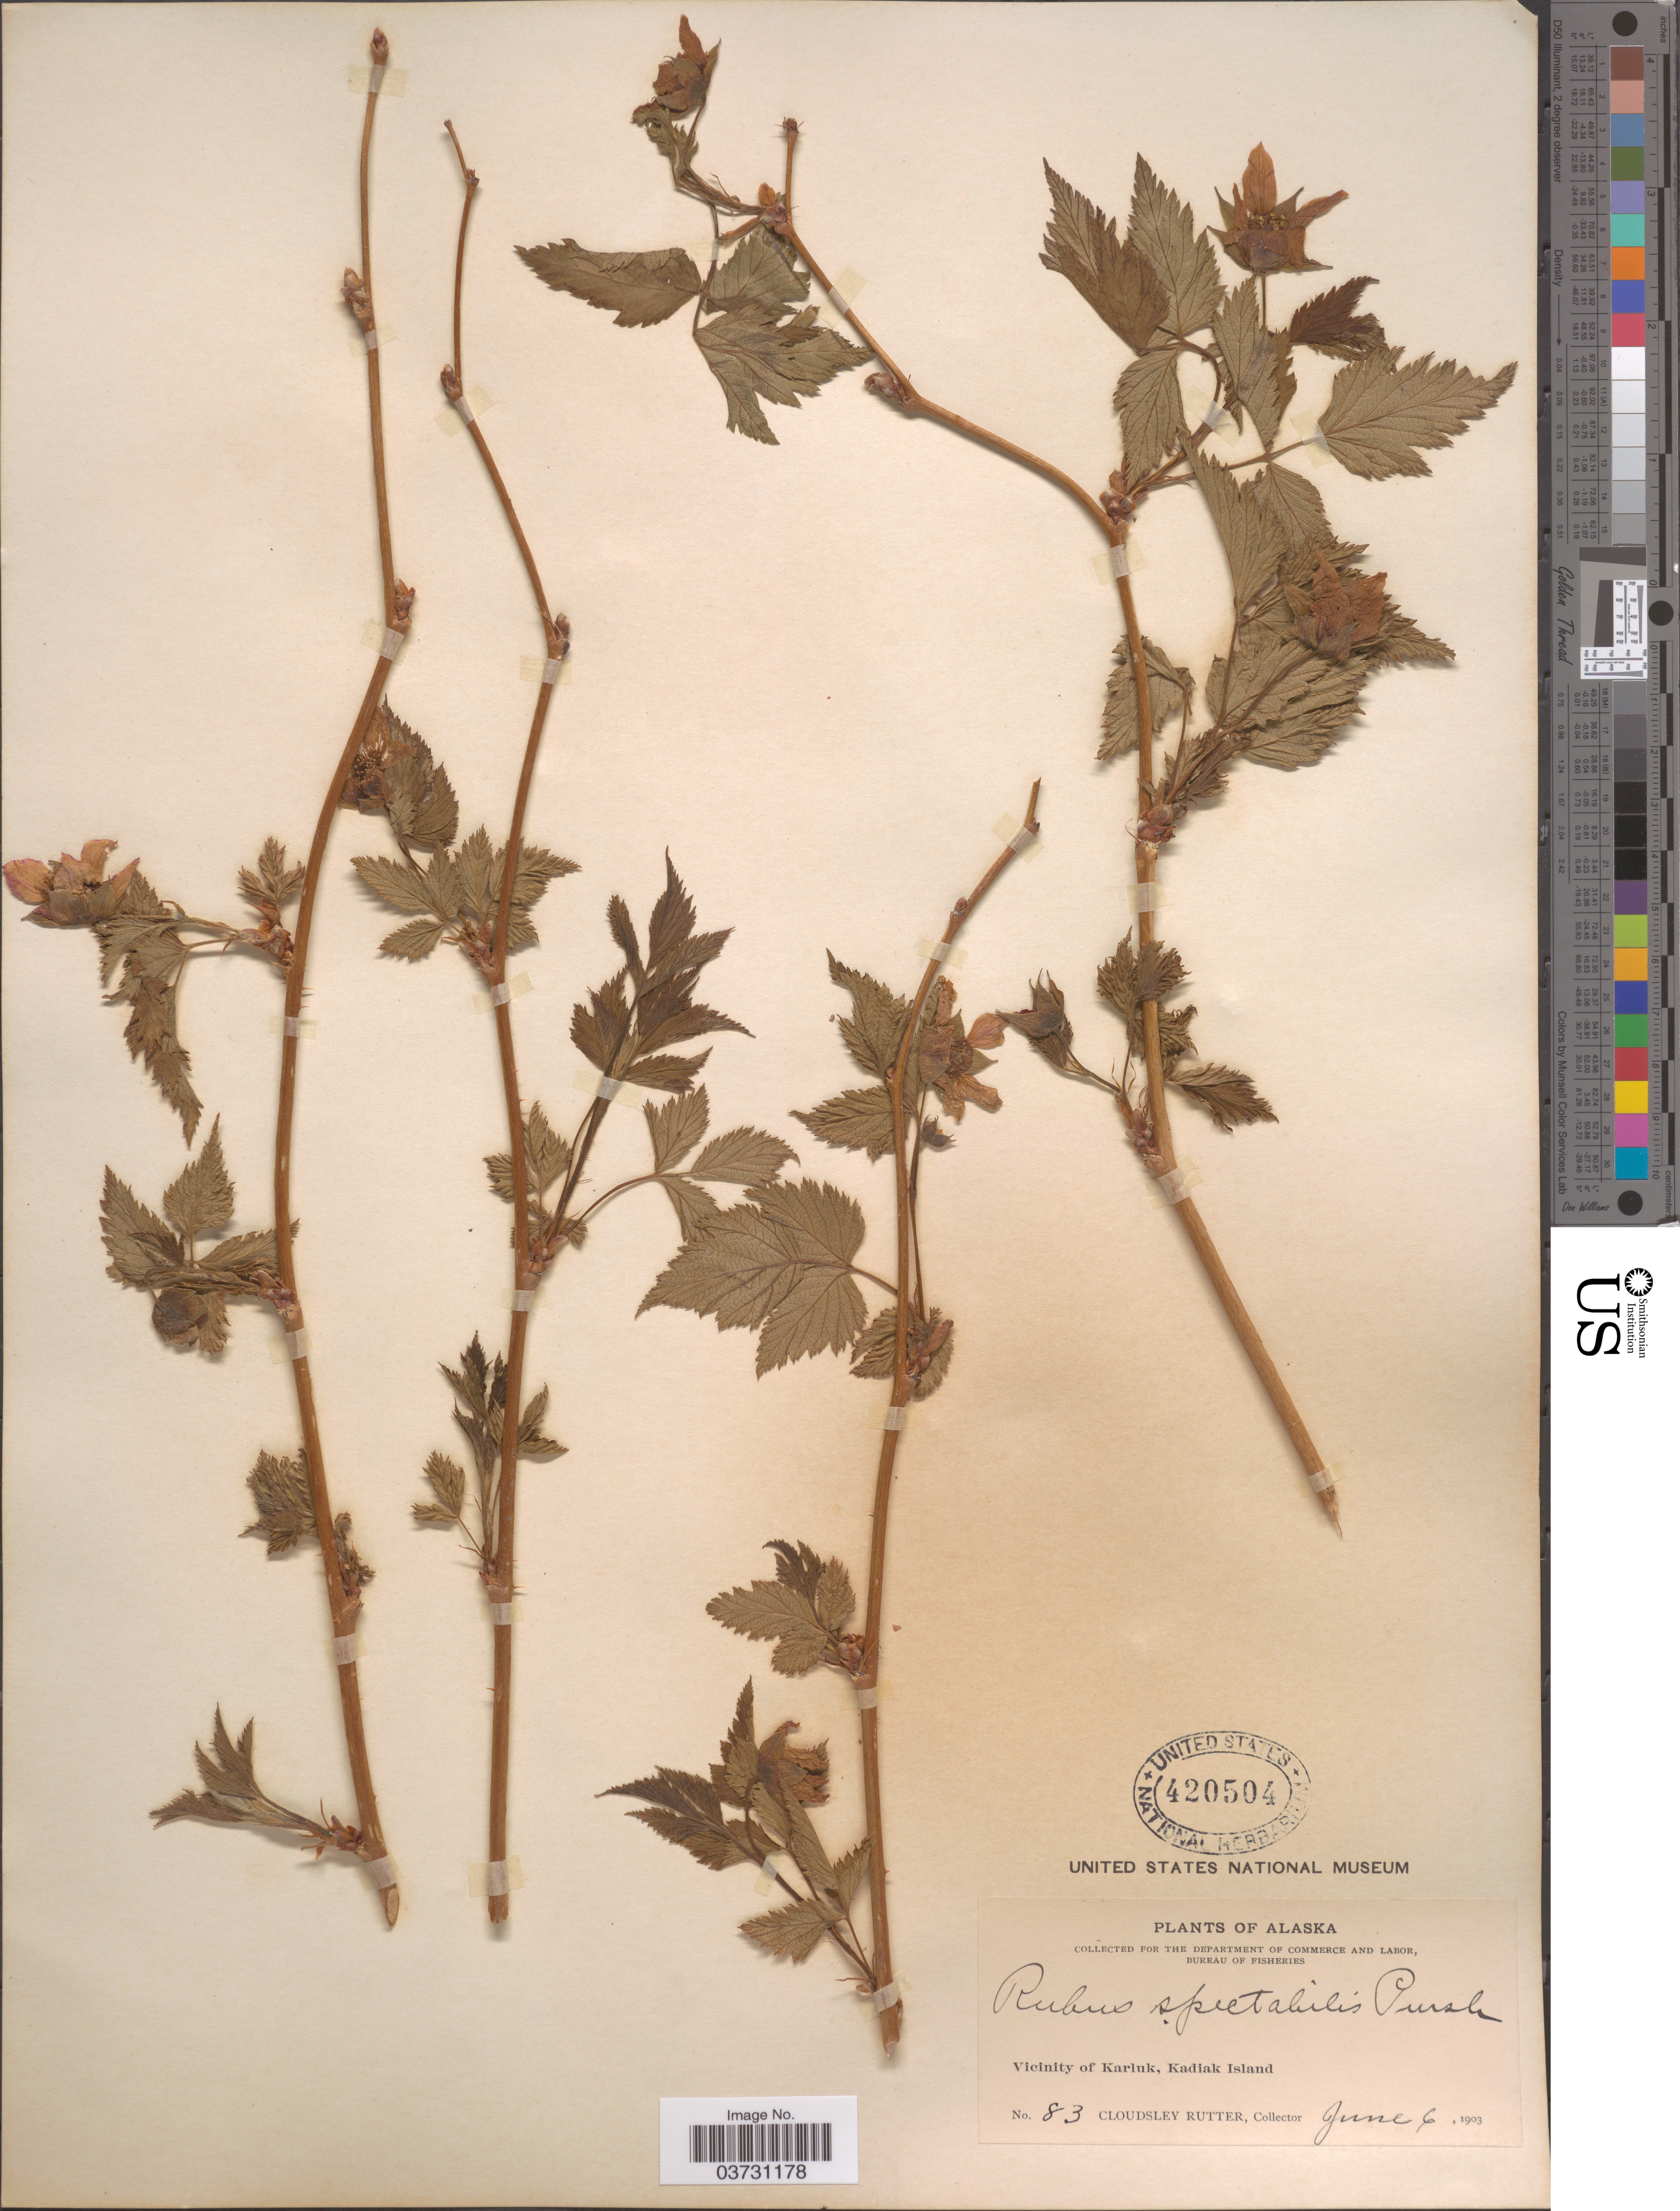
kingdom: Plantae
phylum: Tracheophyta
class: Magnoliopsida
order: Rosales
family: Rosaceae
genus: Rubus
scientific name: Rubus spectabilis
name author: Pursh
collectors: C. Rutter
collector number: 83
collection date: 1903-06-06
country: United States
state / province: Alaska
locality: Vicinity of Karluk, Kadiak Island.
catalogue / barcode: US 420504